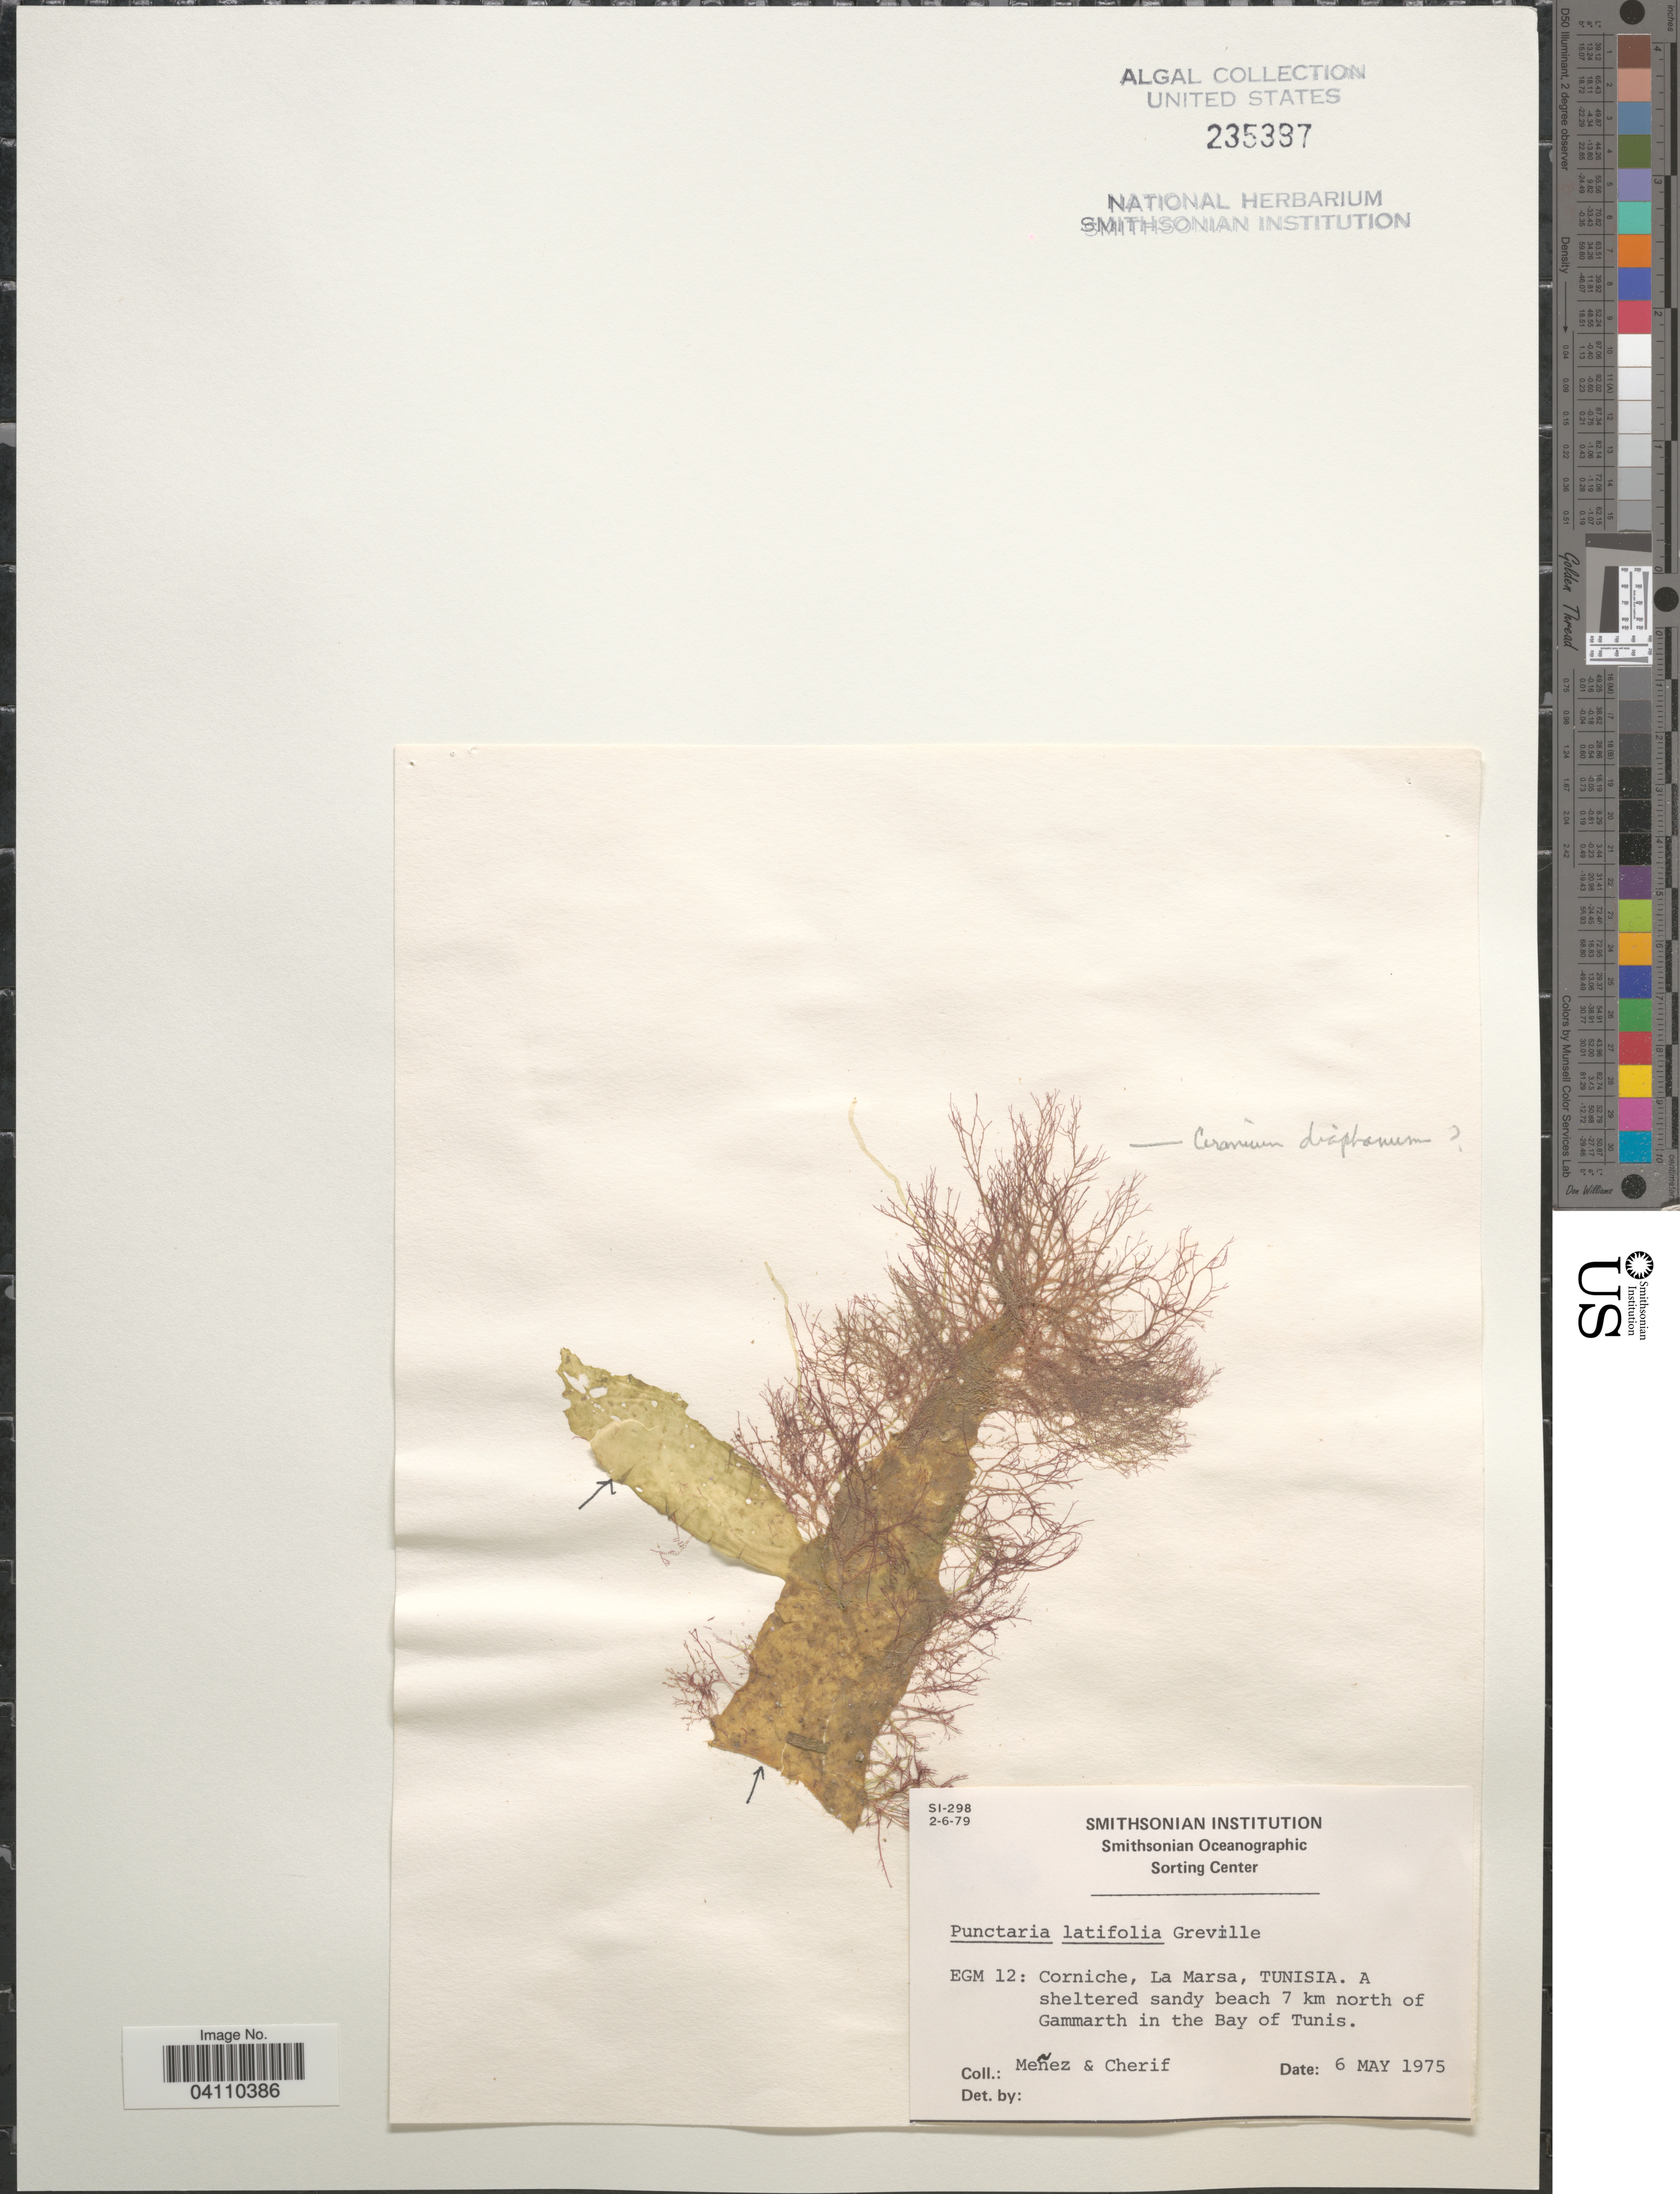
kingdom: Chromista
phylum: Ochrophyta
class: Phaeophyceae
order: Dictyosiphonales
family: Punctariaceae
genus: Punctaria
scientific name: Punctaria latifolia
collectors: Menez & -. Cherif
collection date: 1975-05-06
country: Tunisia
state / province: Tunis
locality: EGM 12: Corniche, La Marsa. Beach 7 km north of Gammarth in the Bay of Tunis.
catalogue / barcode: US 235397